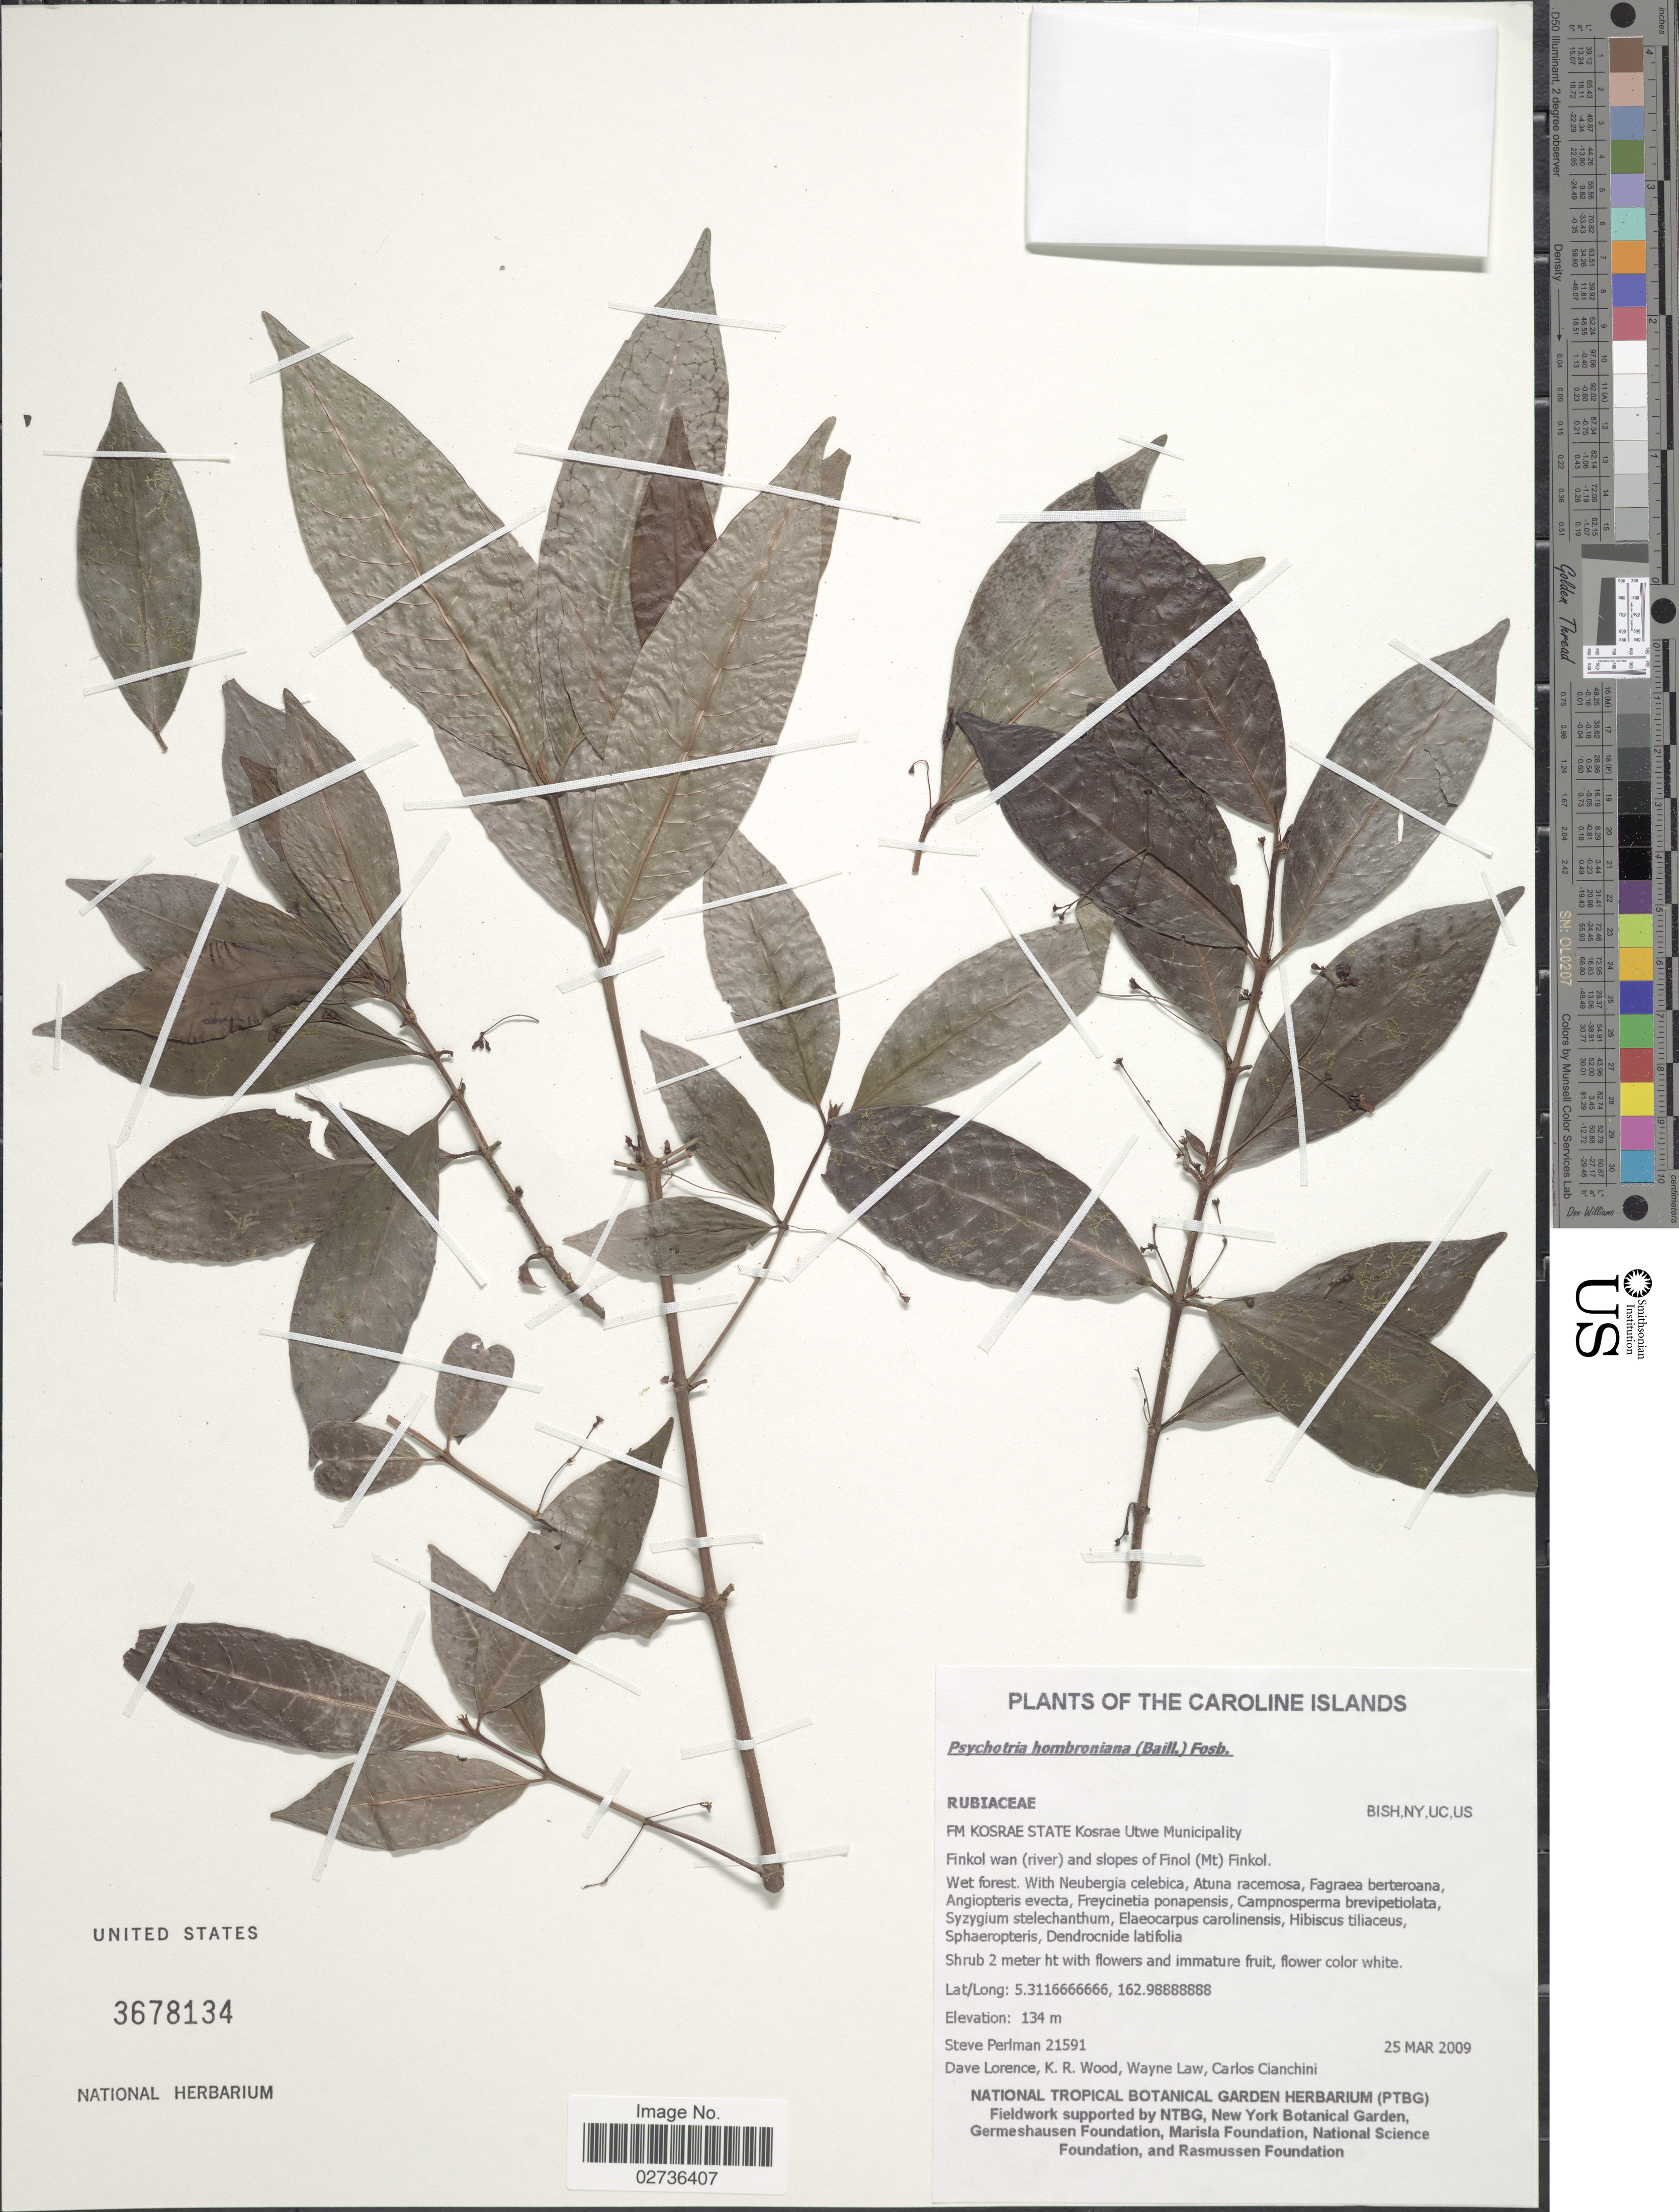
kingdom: Plantae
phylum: Tracheophyta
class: Magnoliopsida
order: Gentianales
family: Rubiaceae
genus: Psychotria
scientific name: Psychotria hombroniana var. squarrosa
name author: (Valeton) Fosberg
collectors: S. Perlman, D. Lorence, K. R. Wood, W. Law & C. Cianchini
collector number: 21591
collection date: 2009-03-25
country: Micronesia, Federated States of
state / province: Kosrae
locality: The Caroline Islands, FM Kosrae State Kosrae Utwe Municipality, Finkol wan (river) and slopes of Finol (Mt.) Finkol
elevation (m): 134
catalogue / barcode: US 3678134